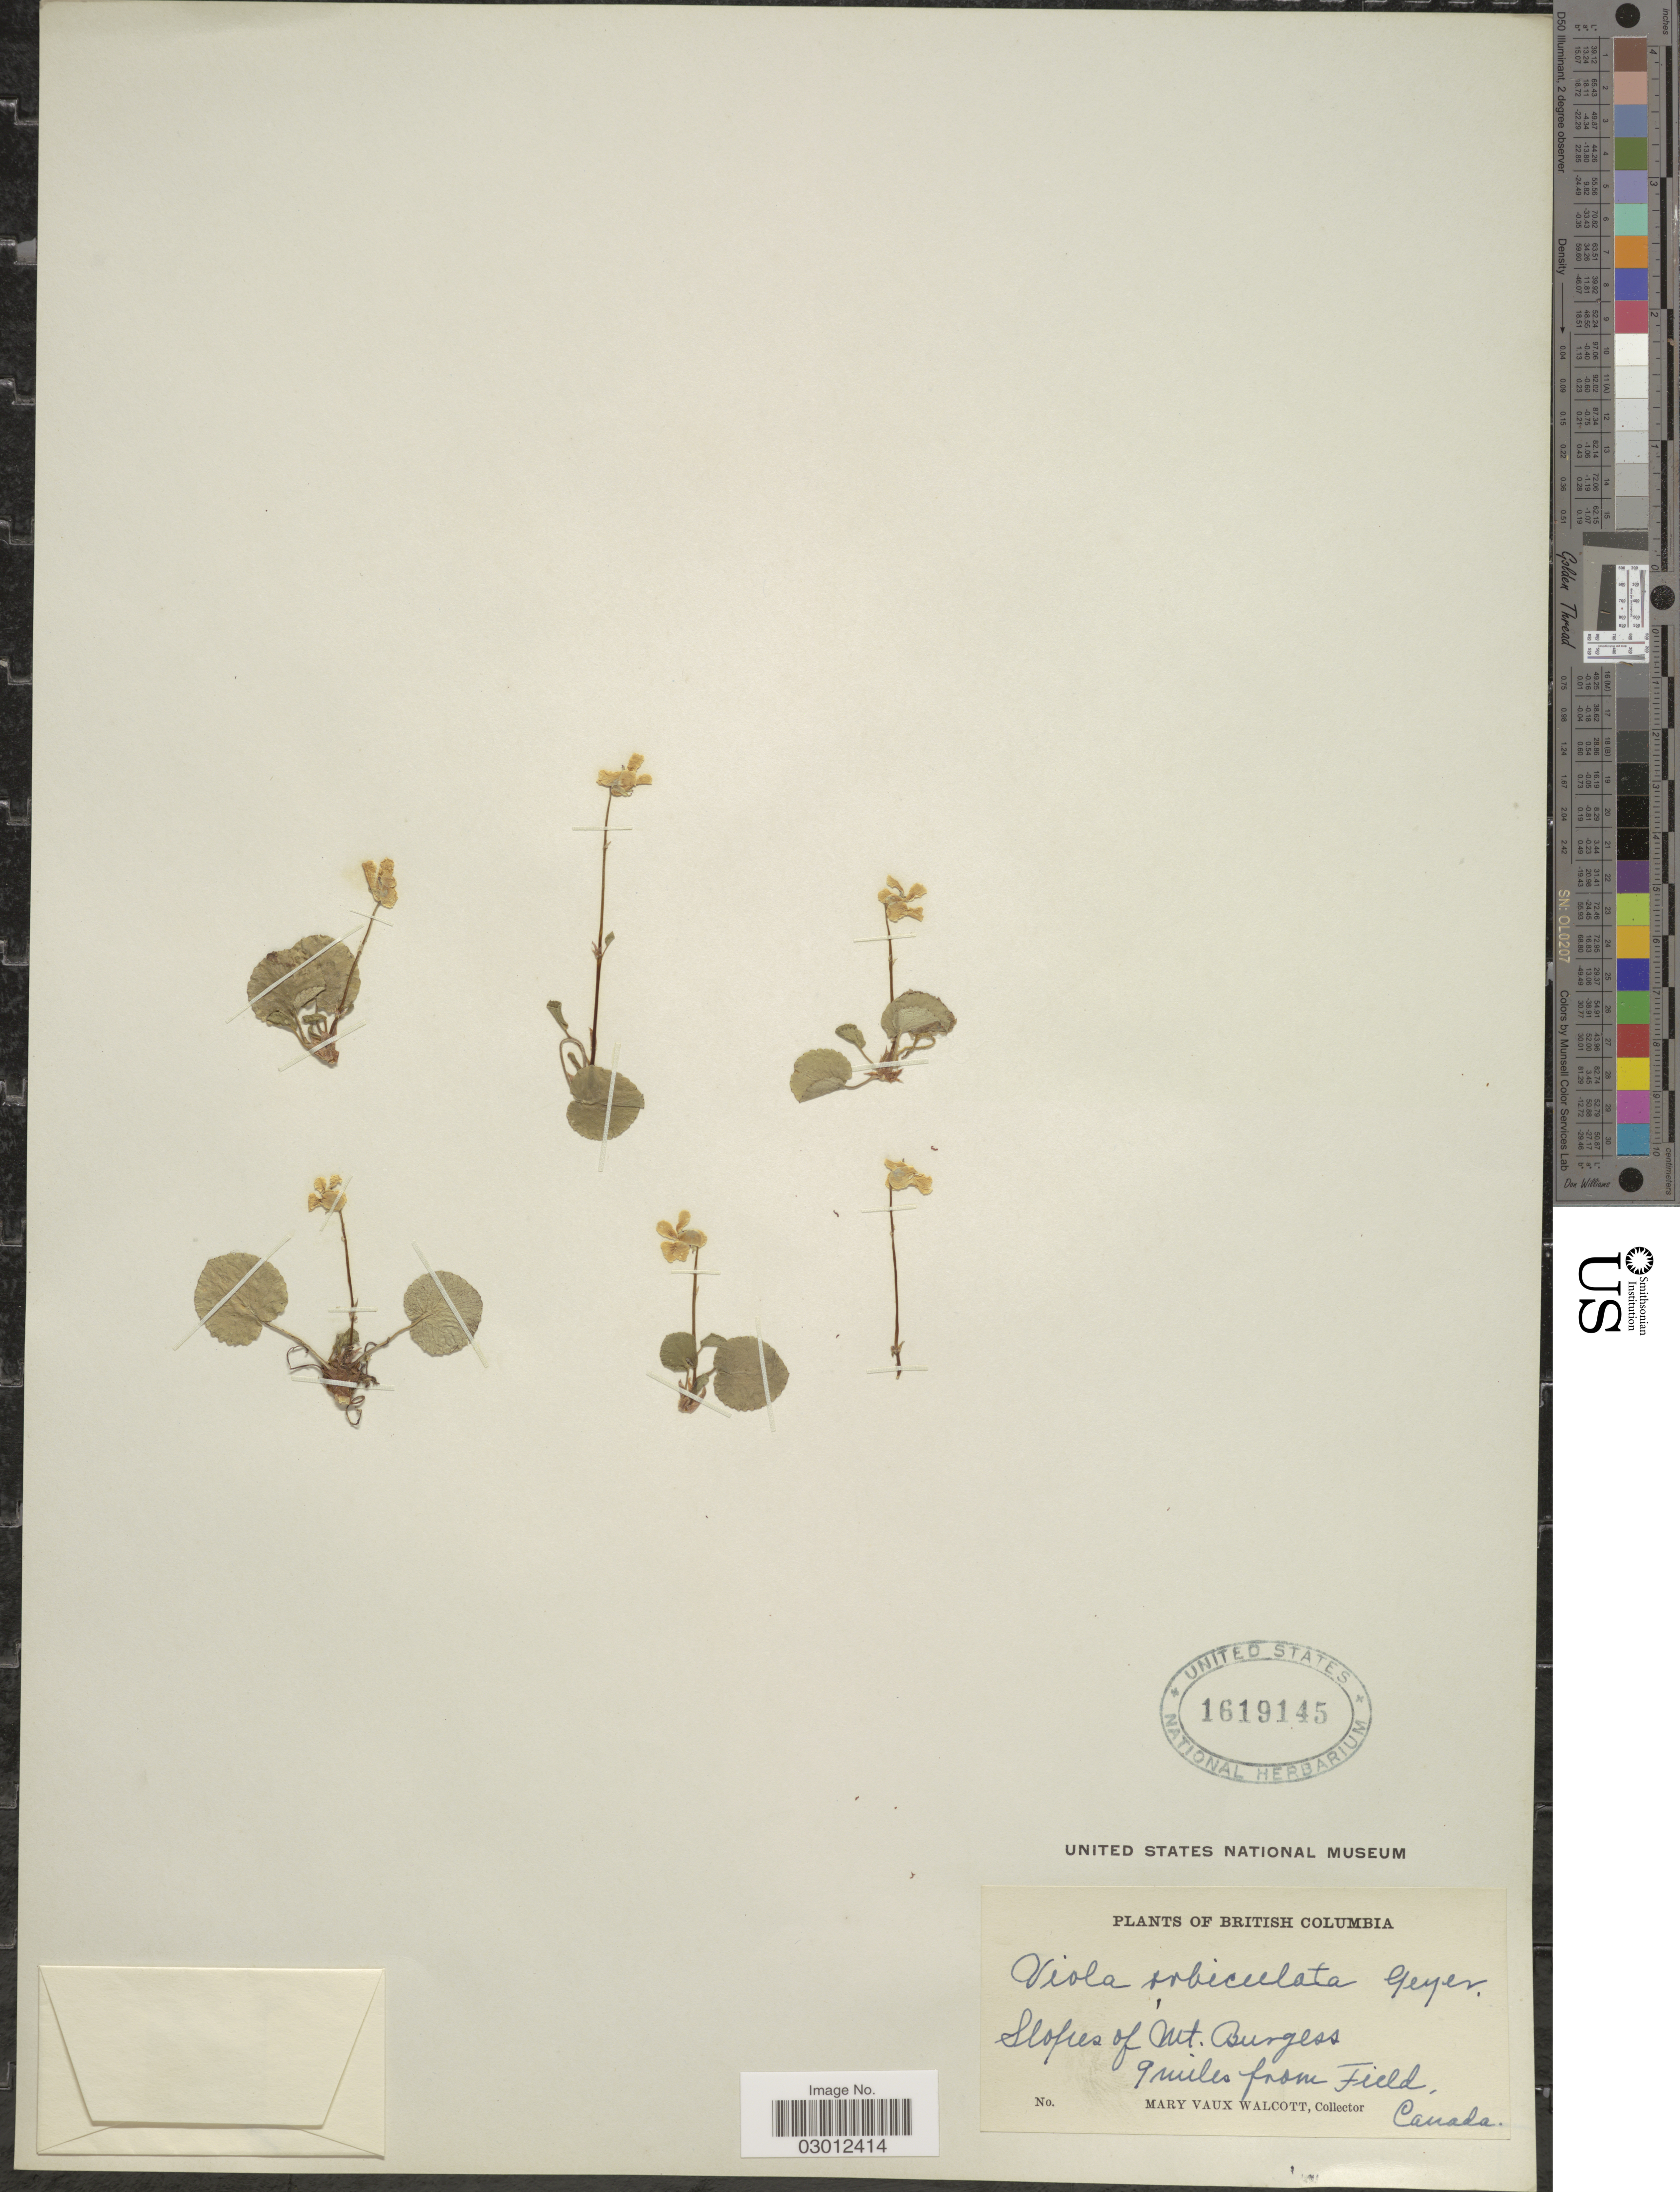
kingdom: Plantae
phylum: Tracheophyta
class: Magnoliopsida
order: Malpighiales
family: Violaceae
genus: Viola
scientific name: Viola orbiculata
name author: Geyer ex Hook.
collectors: M. Walcott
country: Canada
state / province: British Columbia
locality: Slopes of Mt. Burgess, 9 miles from Field.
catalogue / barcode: US 1619145